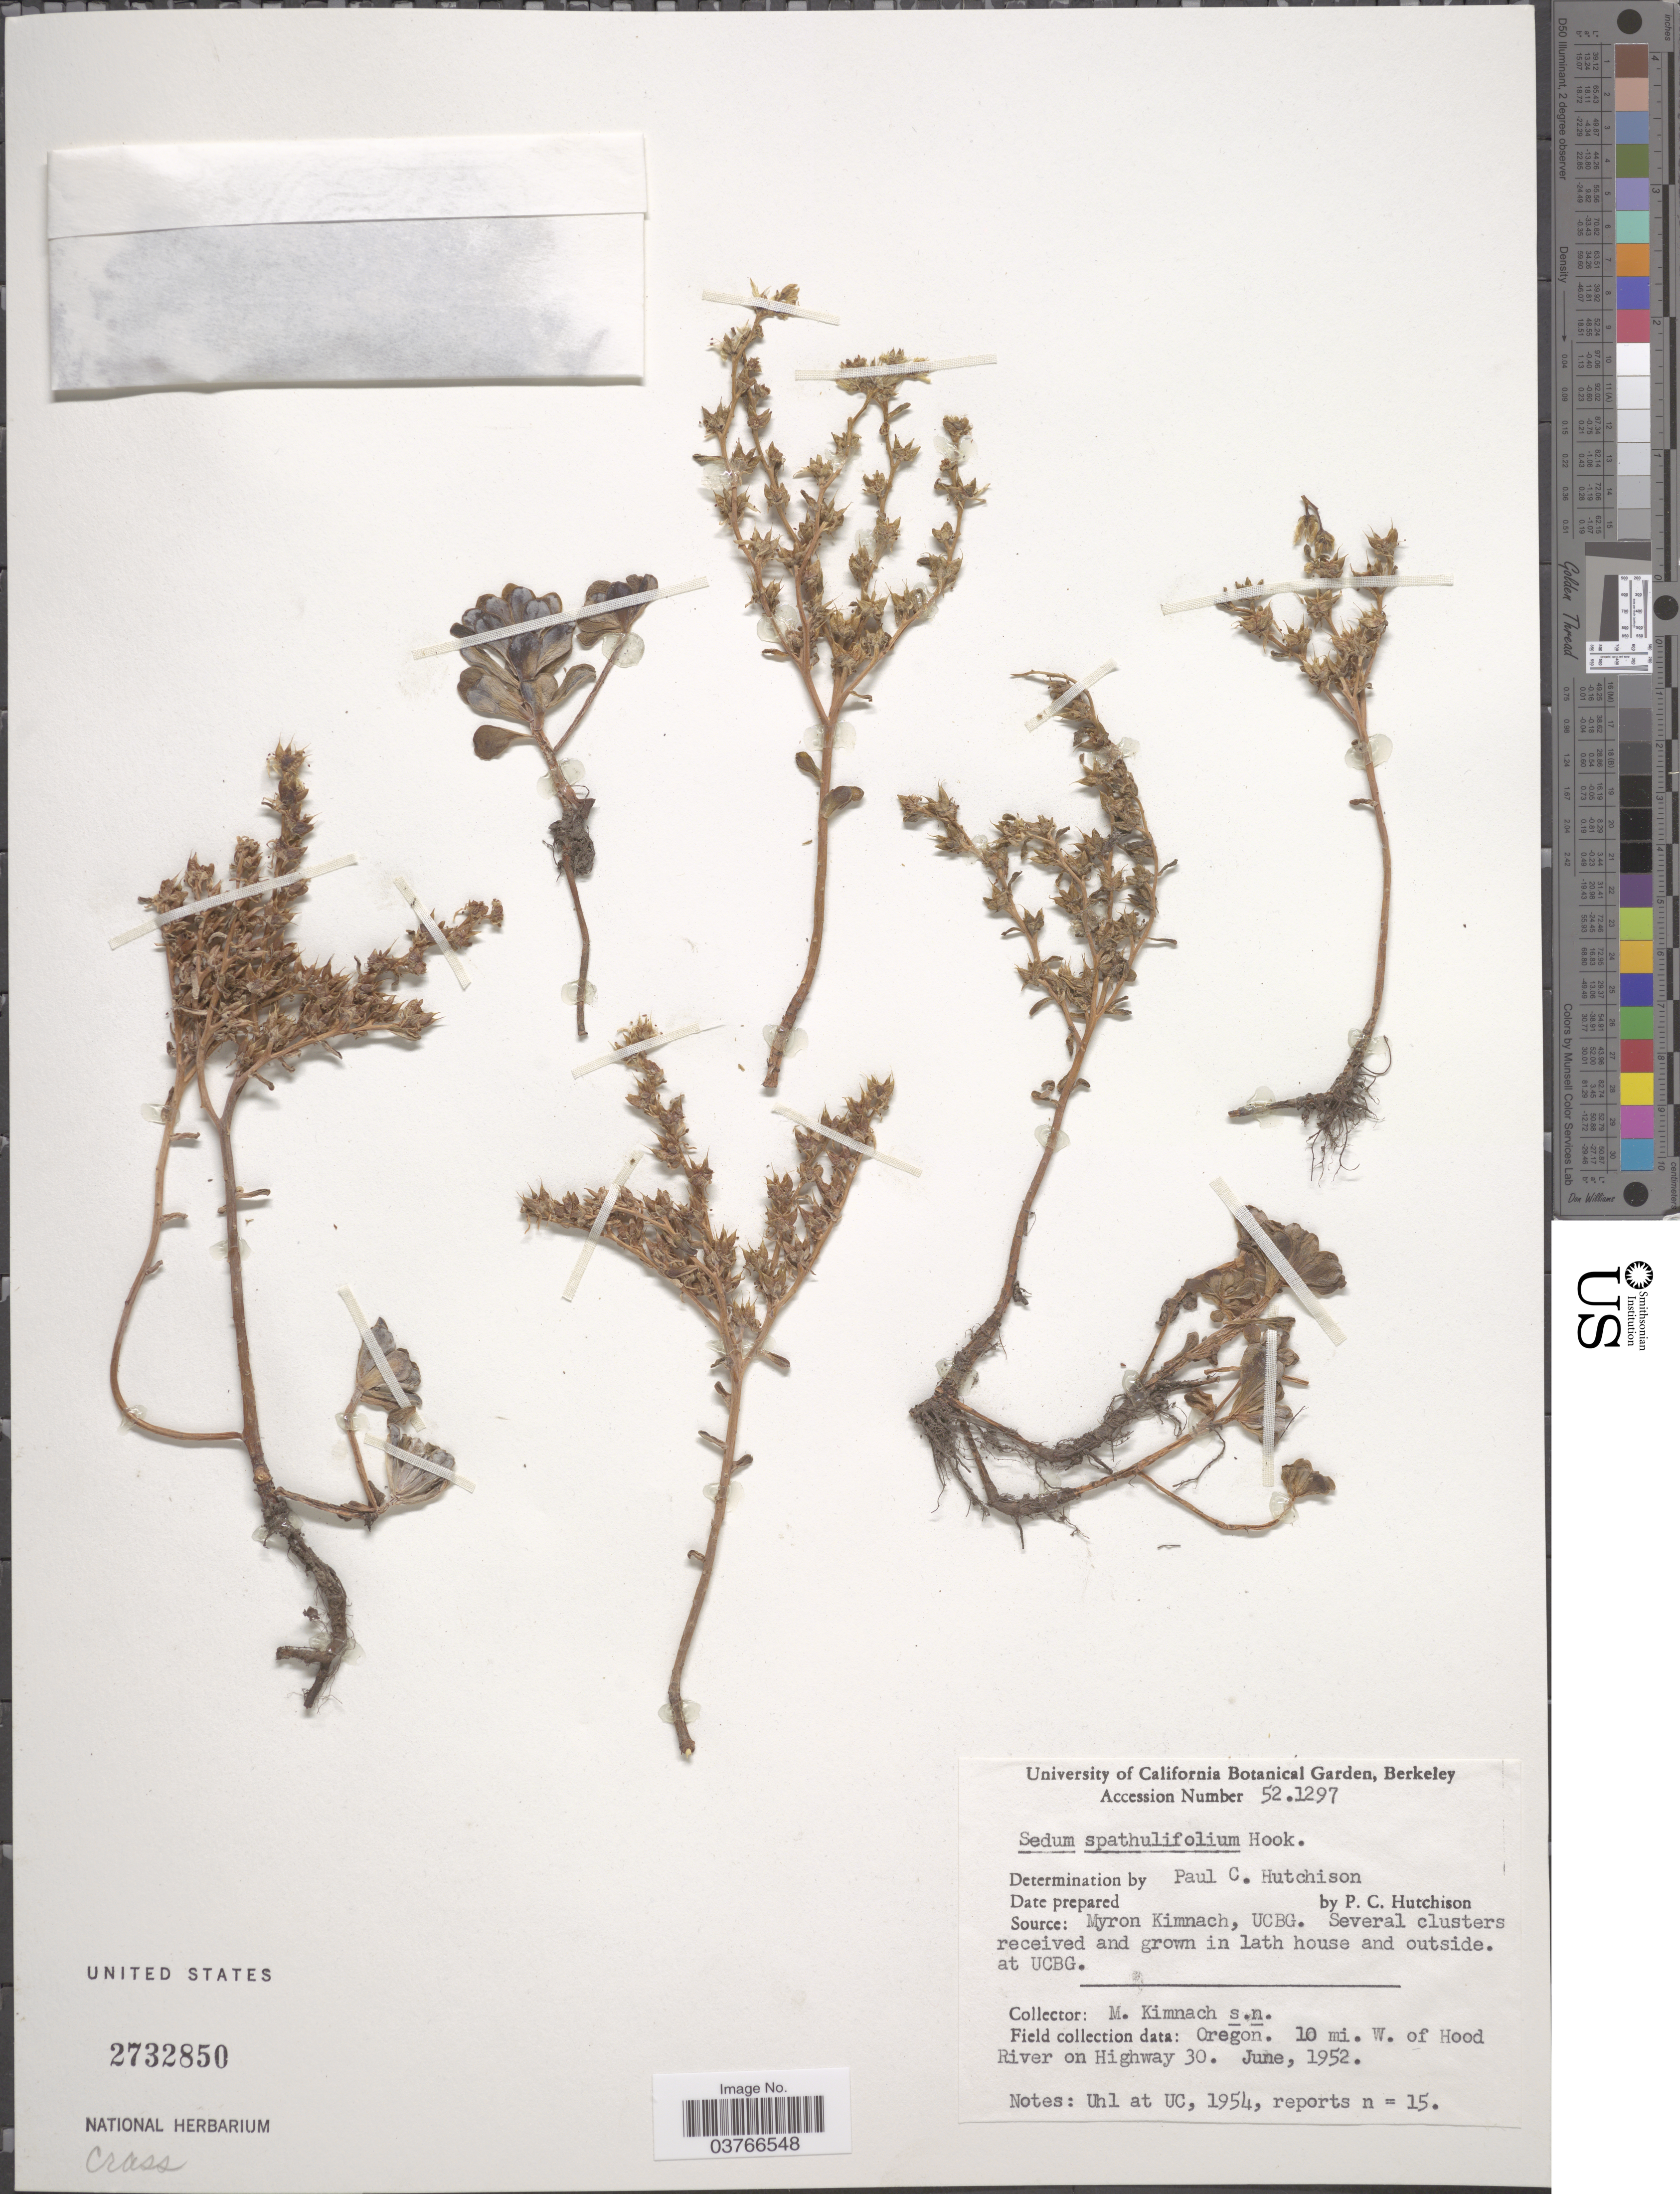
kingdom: Plantae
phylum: Tracheophyta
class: Magnoliopsida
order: Saxifragales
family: Crassulaceae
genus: Sedum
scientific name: Sedum spathulifolium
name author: Hook.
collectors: P. C. Hutchison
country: United States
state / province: California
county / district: Alameda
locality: University of California Botanical Garden, Berkeley.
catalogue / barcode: US 2732850